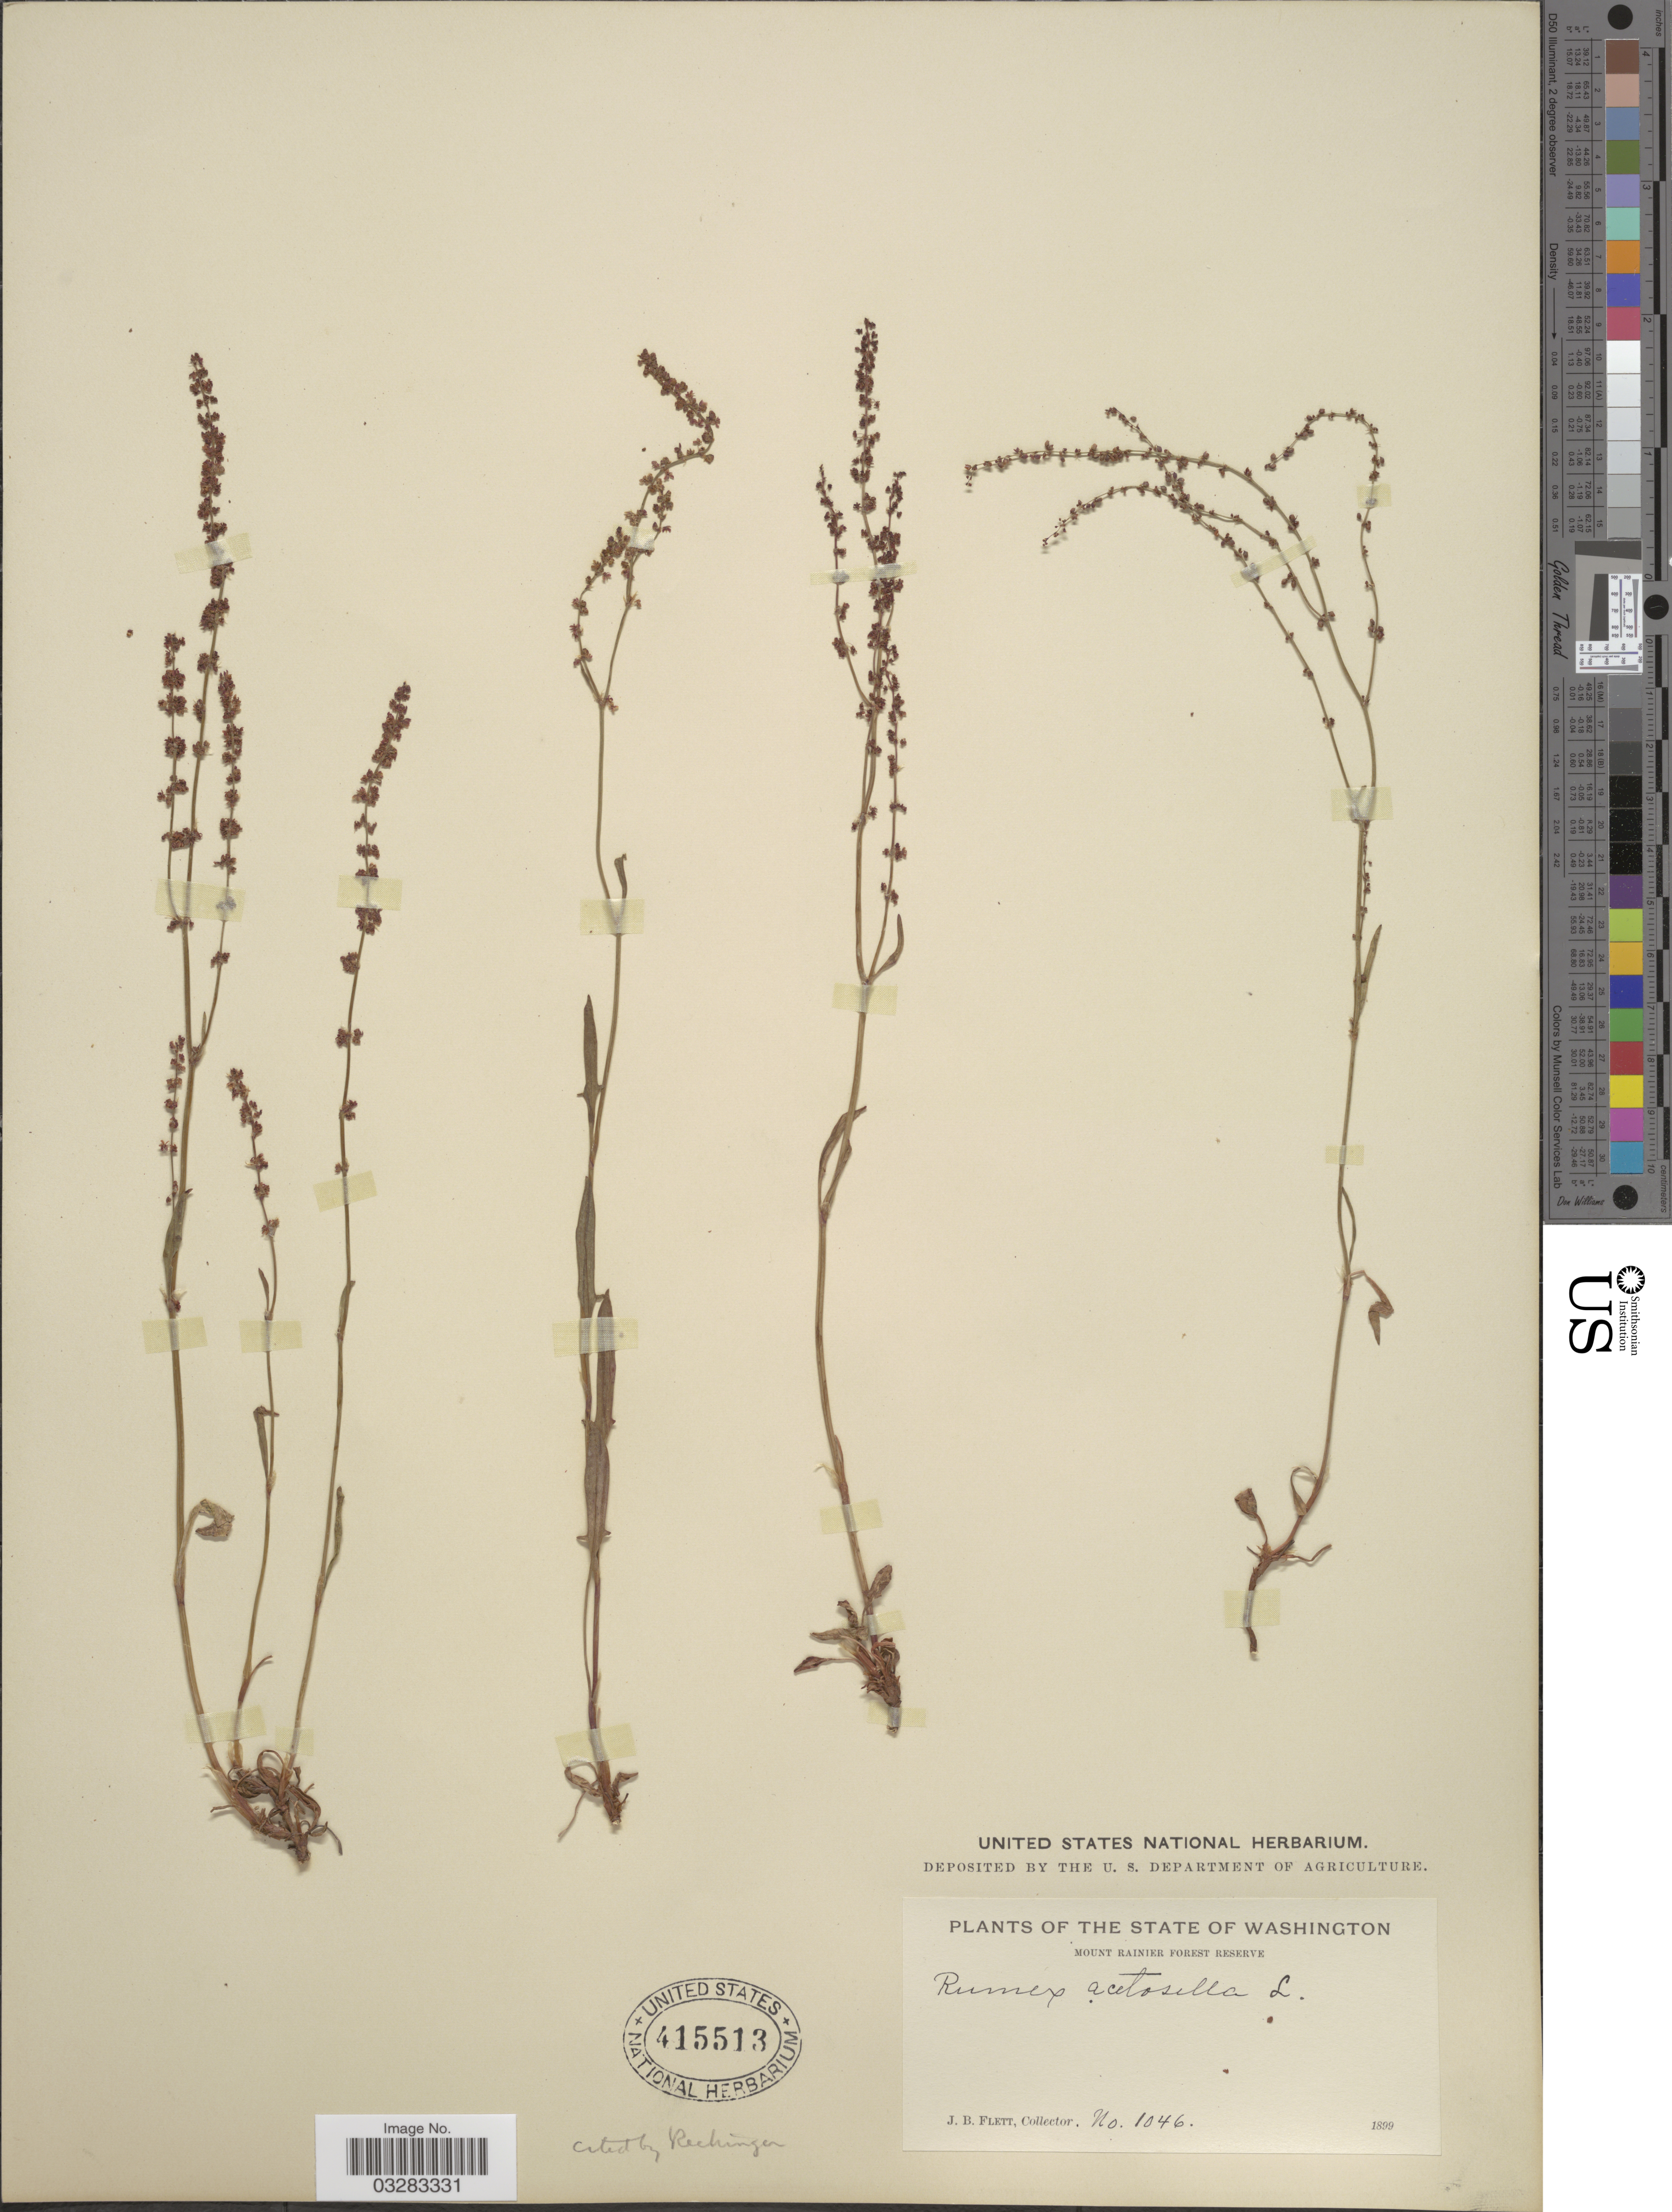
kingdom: Plantae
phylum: Tracheophyta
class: Magnoliopsida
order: Caryophyllales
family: Polygonaceae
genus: Rumex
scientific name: Rumex acetosella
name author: L.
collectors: J. Flett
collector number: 1046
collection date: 1899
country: United States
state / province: Washington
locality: Mount Rainier Forest Reserve.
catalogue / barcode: US 415513